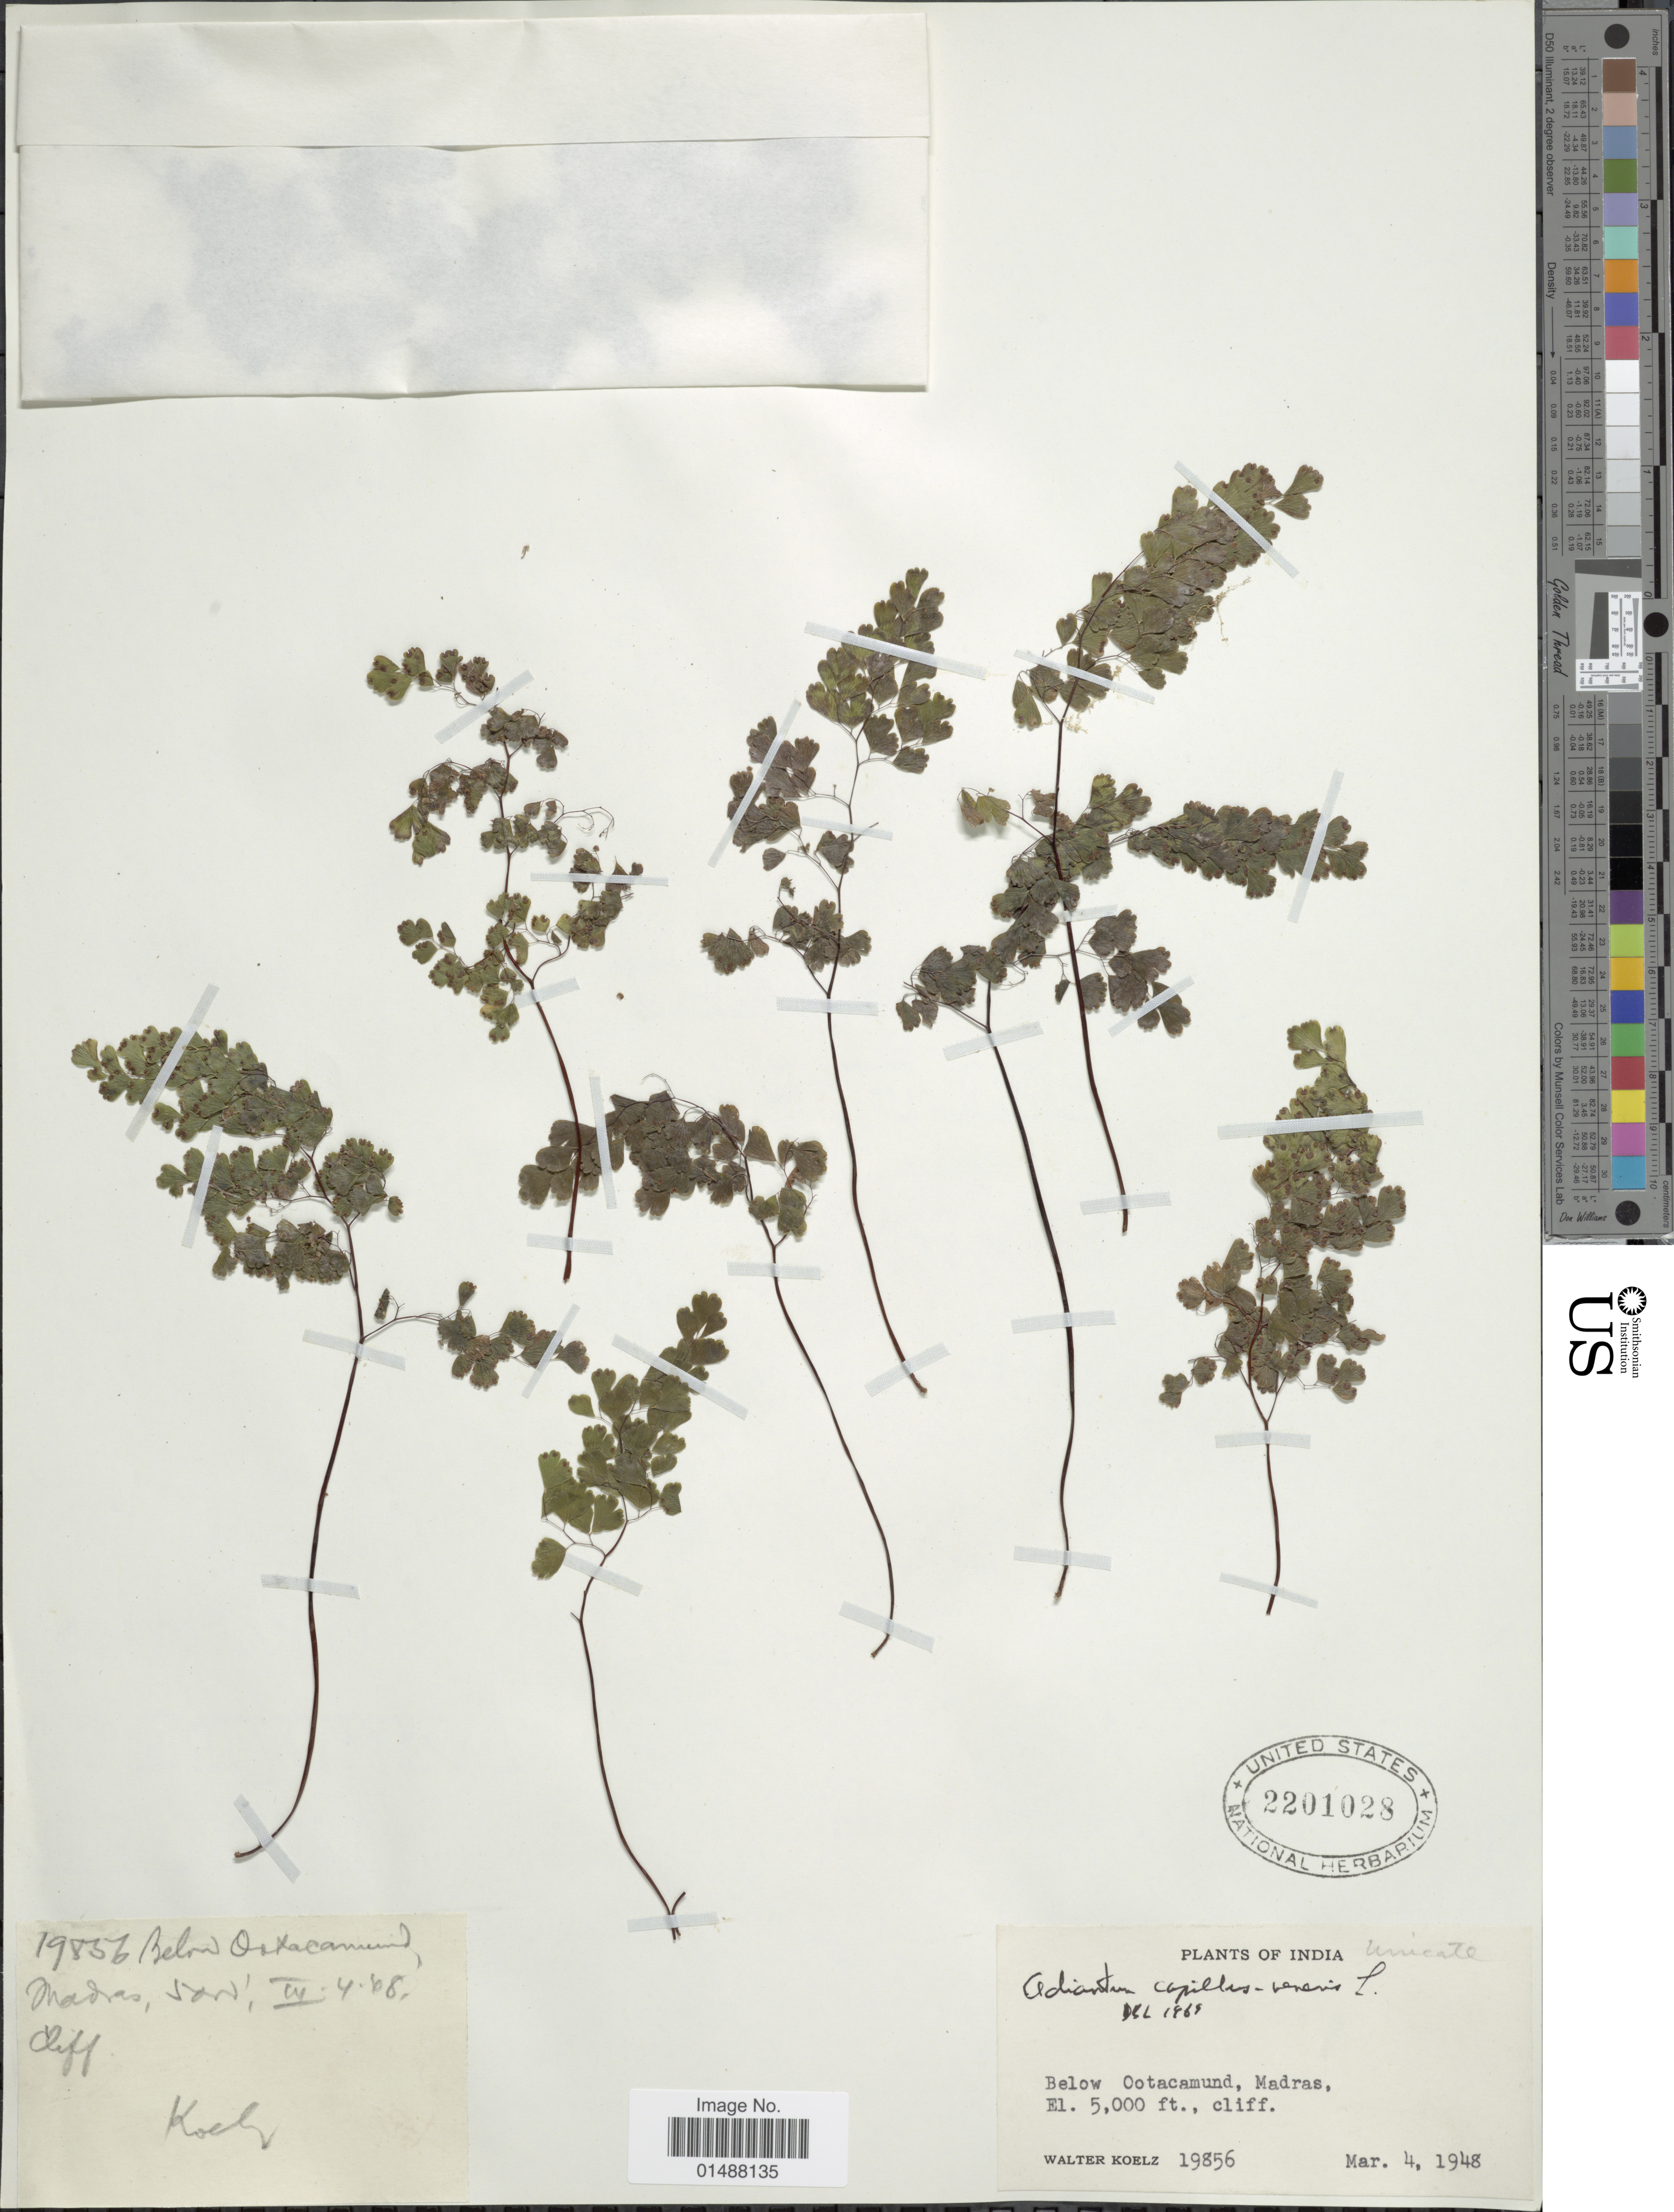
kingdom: Plantae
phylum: Tracheophyta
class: Polypodiopsida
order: Polypodiales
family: Pteridaceae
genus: Adiantum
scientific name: Adiantum capillus-veneris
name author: L.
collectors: W. N. Koelz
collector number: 19856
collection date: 1948-03-04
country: India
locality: Below Ootacamund, Madras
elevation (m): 1524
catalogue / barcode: US 2201028